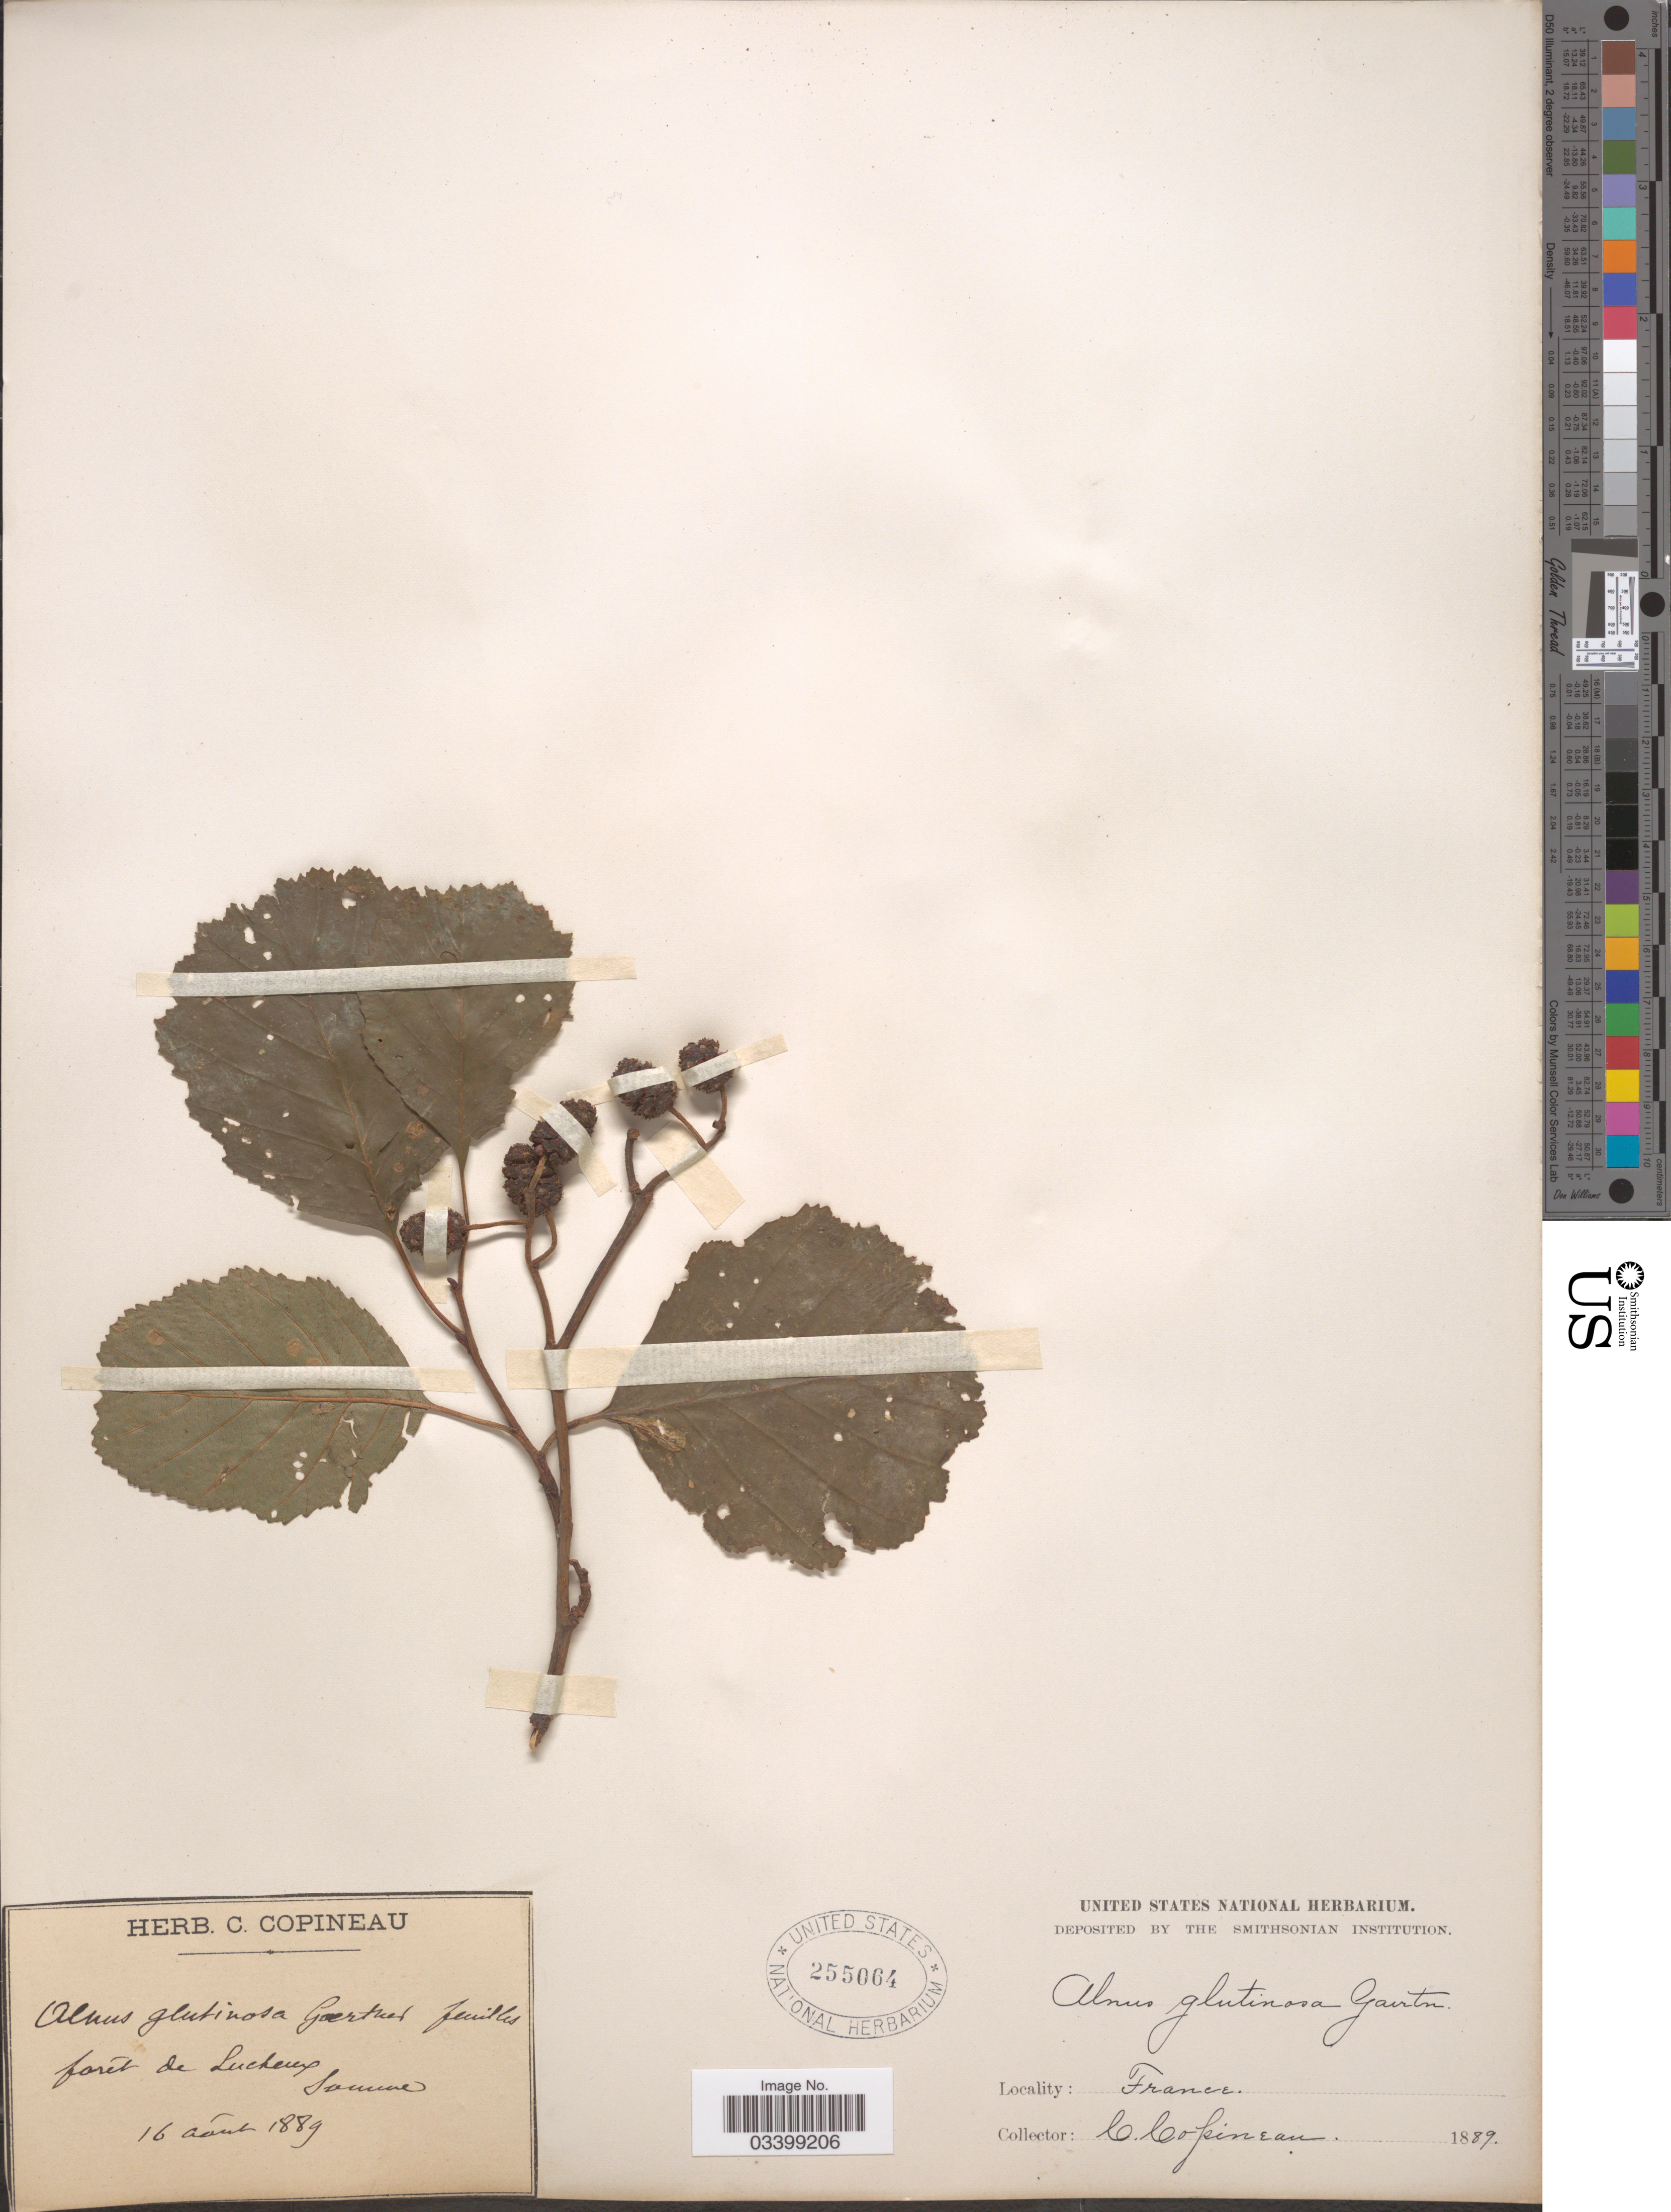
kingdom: Plantae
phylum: Tracheophyta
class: Magnoliopsida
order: Fagales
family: Betulaceae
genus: Alnus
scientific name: Alnus glutinosa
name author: (L.) Gaertn.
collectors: C. Copineau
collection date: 1889-08-16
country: France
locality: Forét de Lucheng Somme.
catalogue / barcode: US 255064